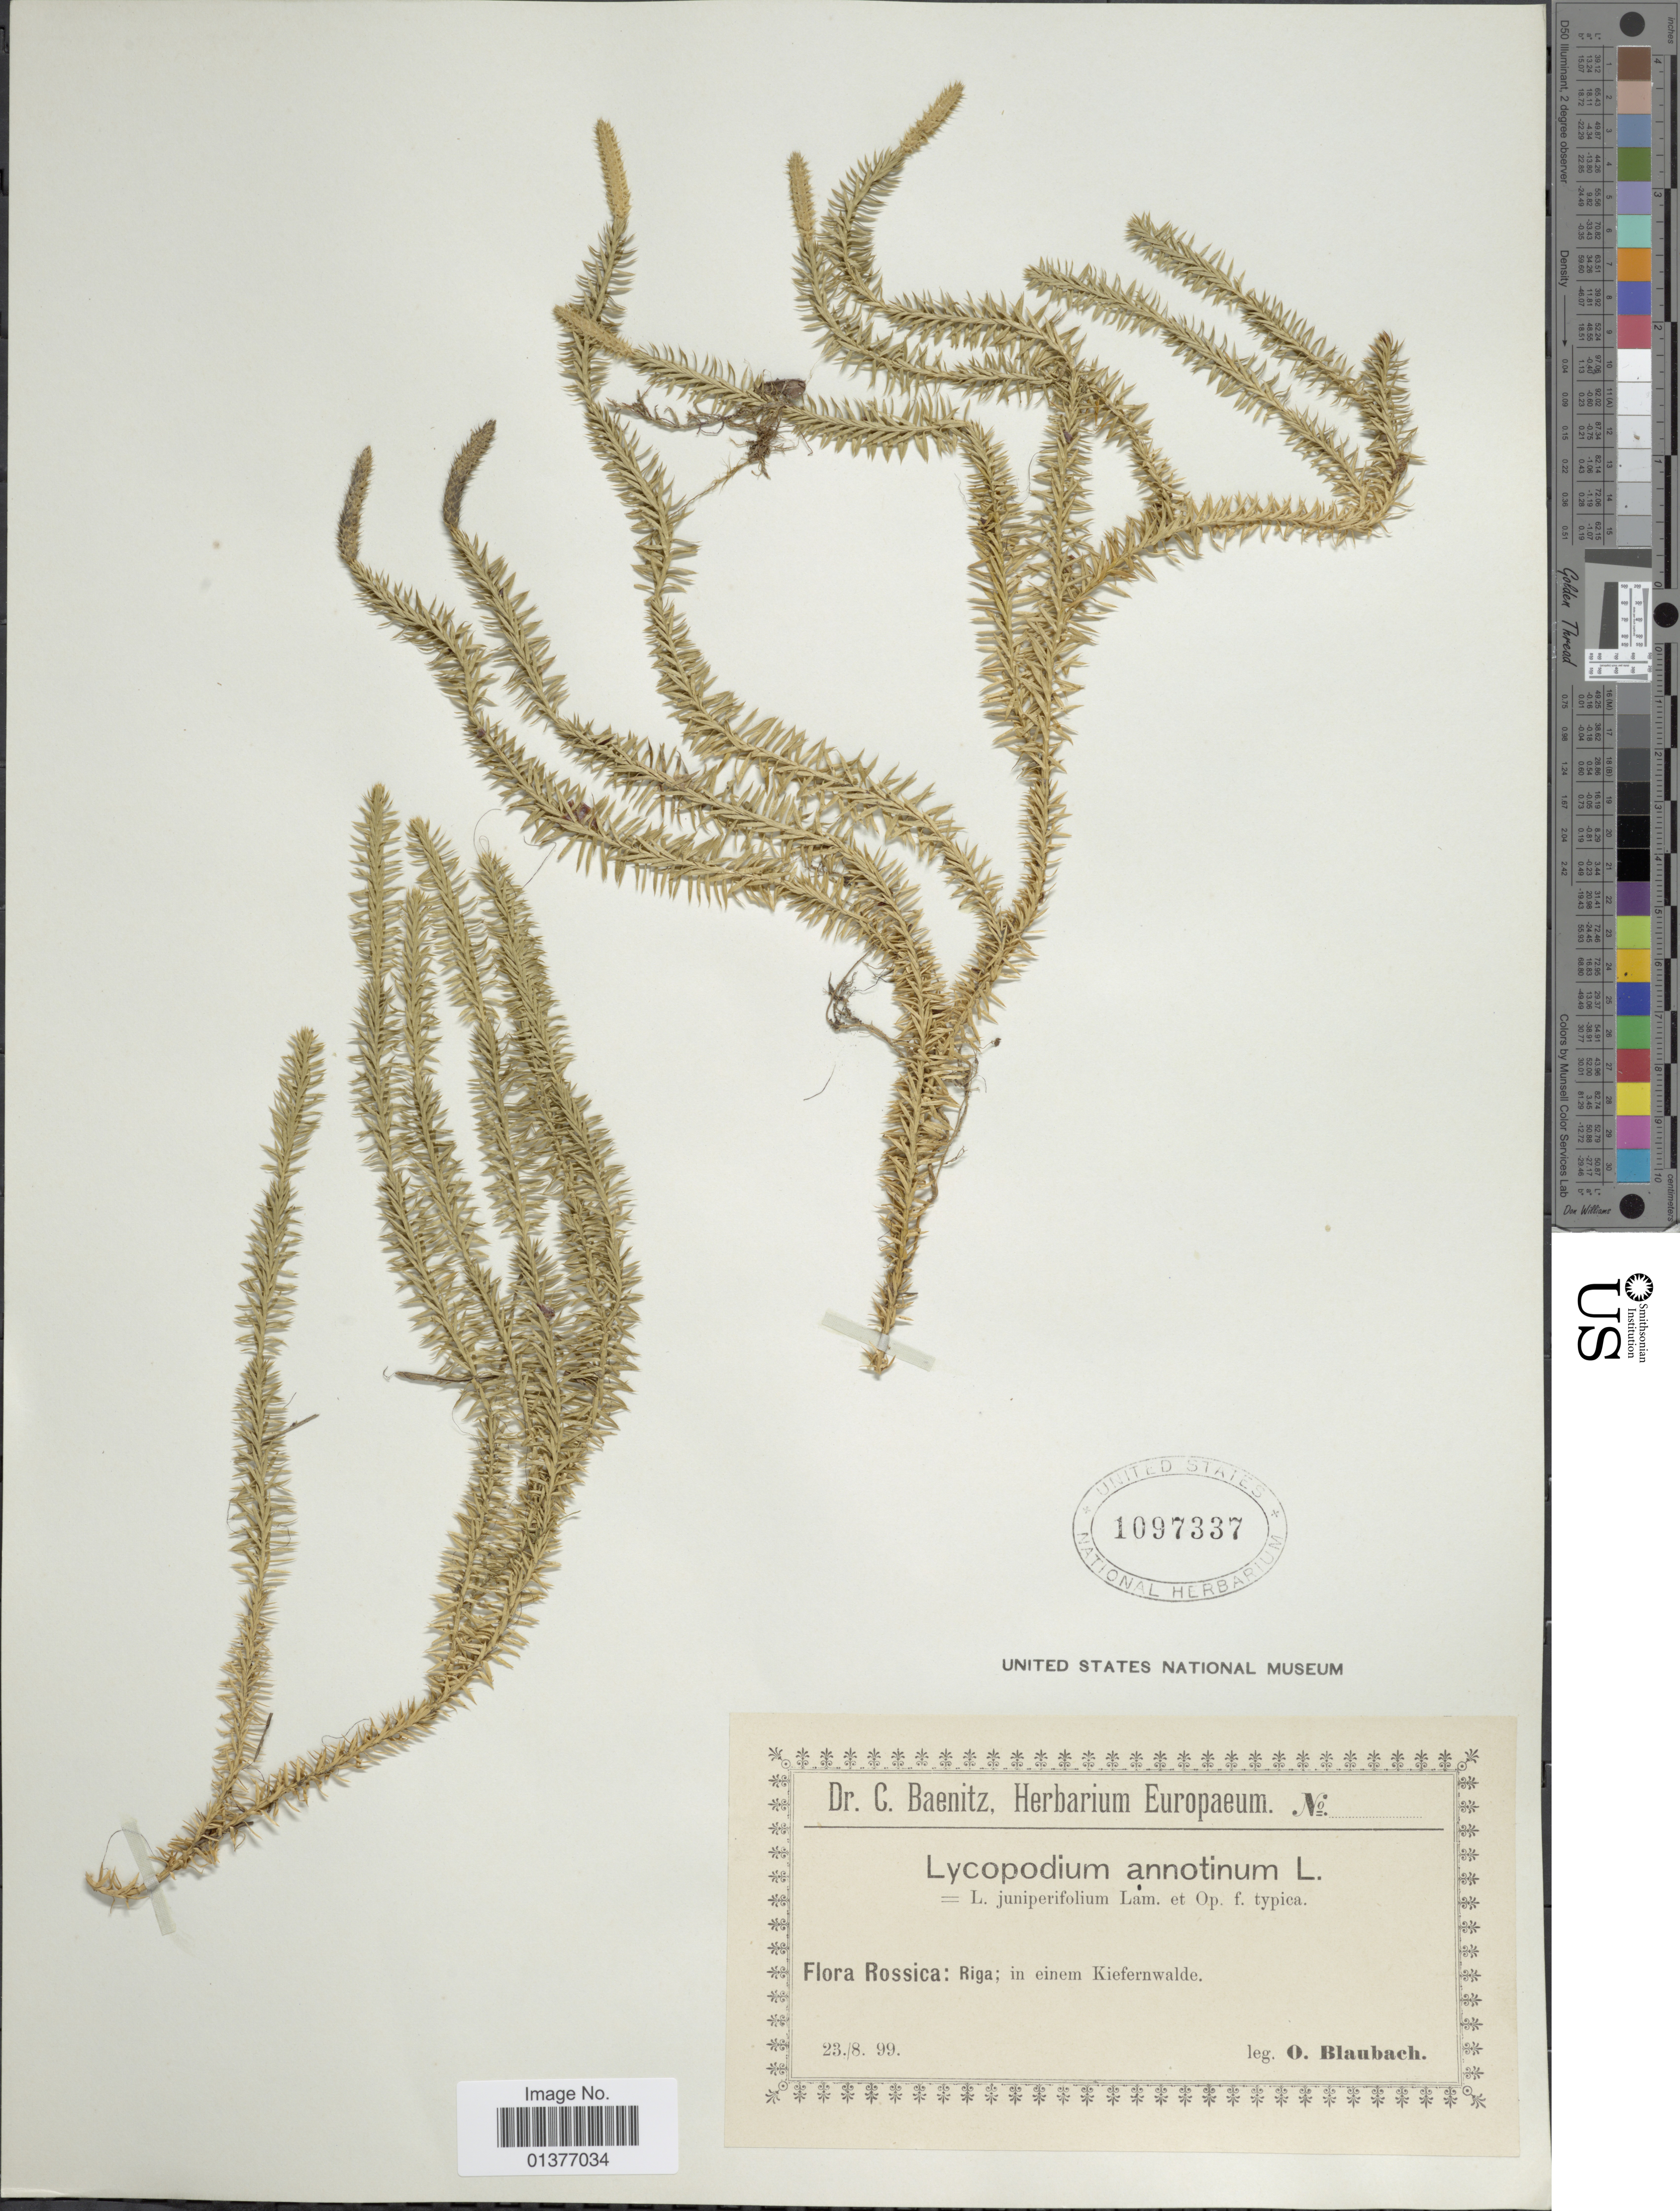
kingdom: Plantae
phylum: Tracheophyta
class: Lycopodiopsida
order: Lycopodiales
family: Lycopodiaceae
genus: Spinulum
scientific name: Spinulum annotinum subsp. annotinum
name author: (L.) A. Haines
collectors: O. Blaubach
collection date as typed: Transcribed d/m/y: 23/8/99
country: Latvia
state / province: Riga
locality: Rossica: Riga; in einem Kiefernwalde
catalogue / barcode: US 1097337